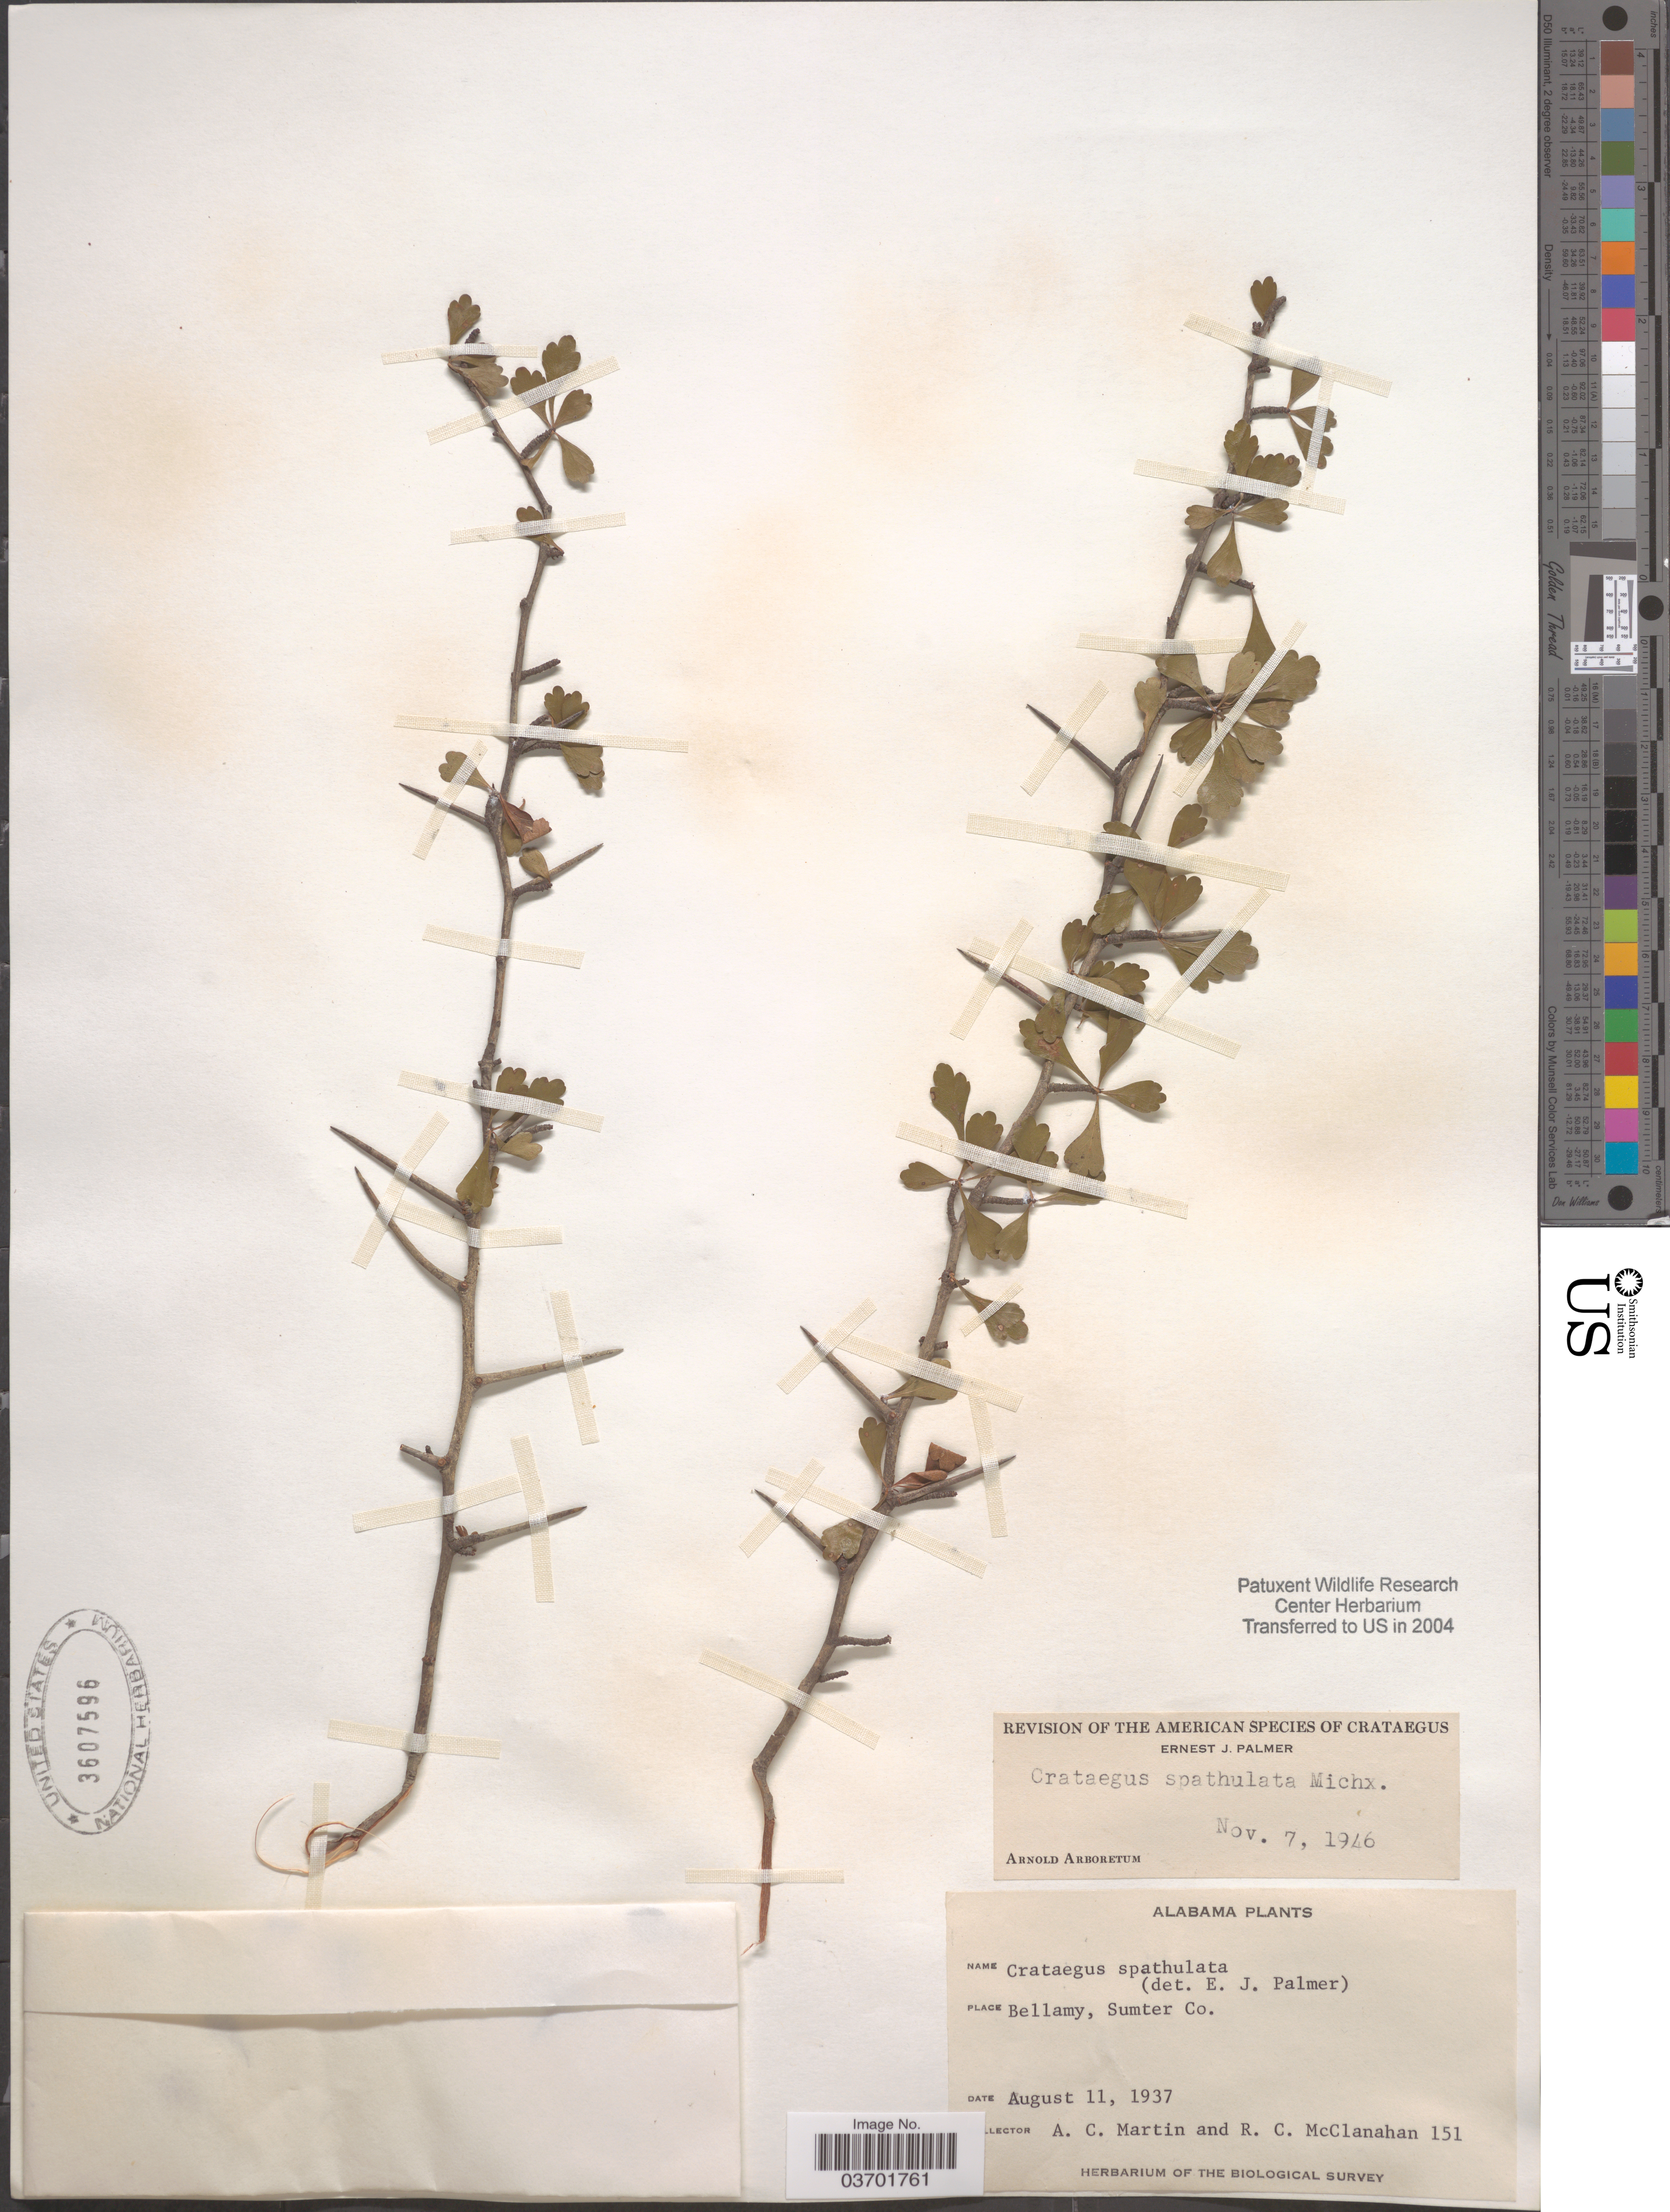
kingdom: Plantae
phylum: Tracheophyta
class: Magnoliopsida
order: Rosales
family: Rosaceae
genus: Crataegus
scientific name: Crataegus spathulata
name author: Michx.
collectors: A. C. Martin & R. McClanahan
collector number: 151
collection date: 1937-08-11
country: United States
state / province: Alabama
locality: Bellamy, Sumter Co.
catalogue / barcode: US 3607596